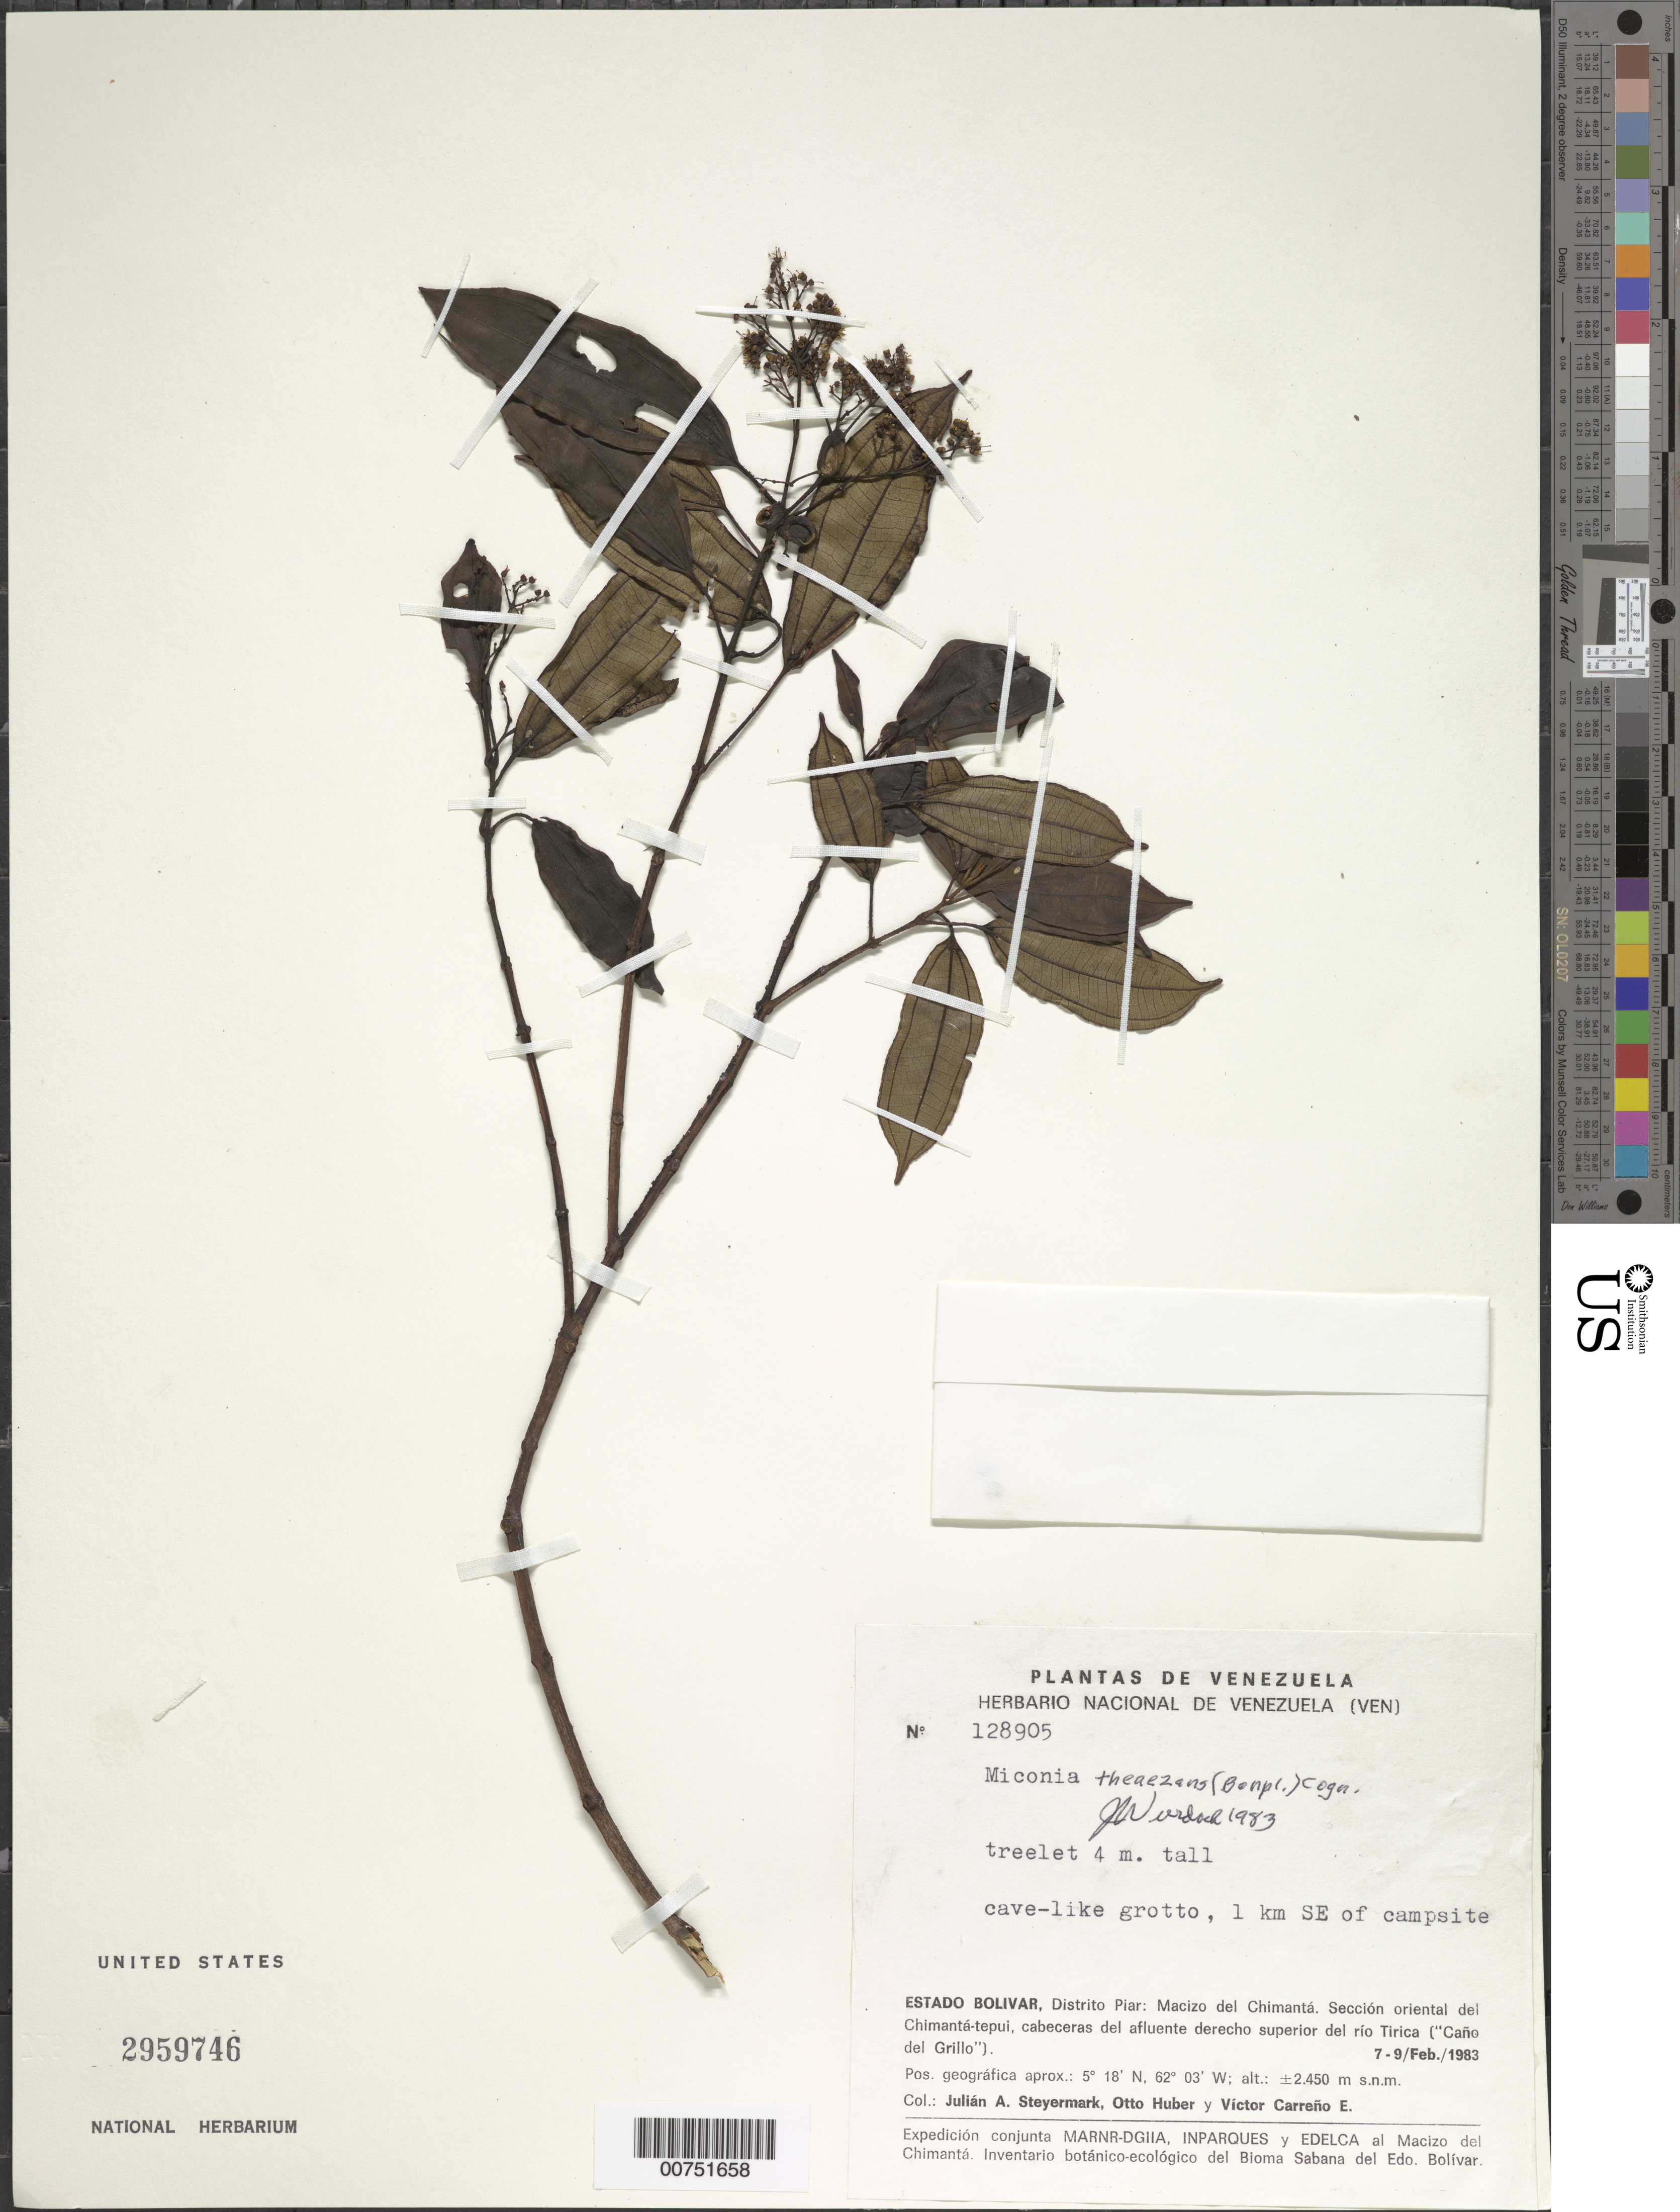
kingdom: Plantae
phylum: Tracheophyta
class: Magnoliopsida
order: Myrtales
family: Melastomataceae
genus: Miconia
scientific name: Miconia theizans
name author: (Bonpl.) Cogn.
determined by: Wurdack, John J., (US), US (UNITED STATES)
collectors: J. Steyermark, O. Huber & V. Carreño E.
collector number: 128905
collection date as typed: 7-Feb-83 to 9-Feb-83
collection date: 1983-02-07/1983-02-09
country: Venezuela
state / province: Bolívar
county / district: Piar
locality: Macizo del Chimantá, sect. oriental del Chimantá-tepuí, cabeceras del afluente derecho superíor del Río Tirica (Caño del Grillo)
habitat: Cave-like grotto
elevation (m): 2450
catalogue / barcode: US 2959746